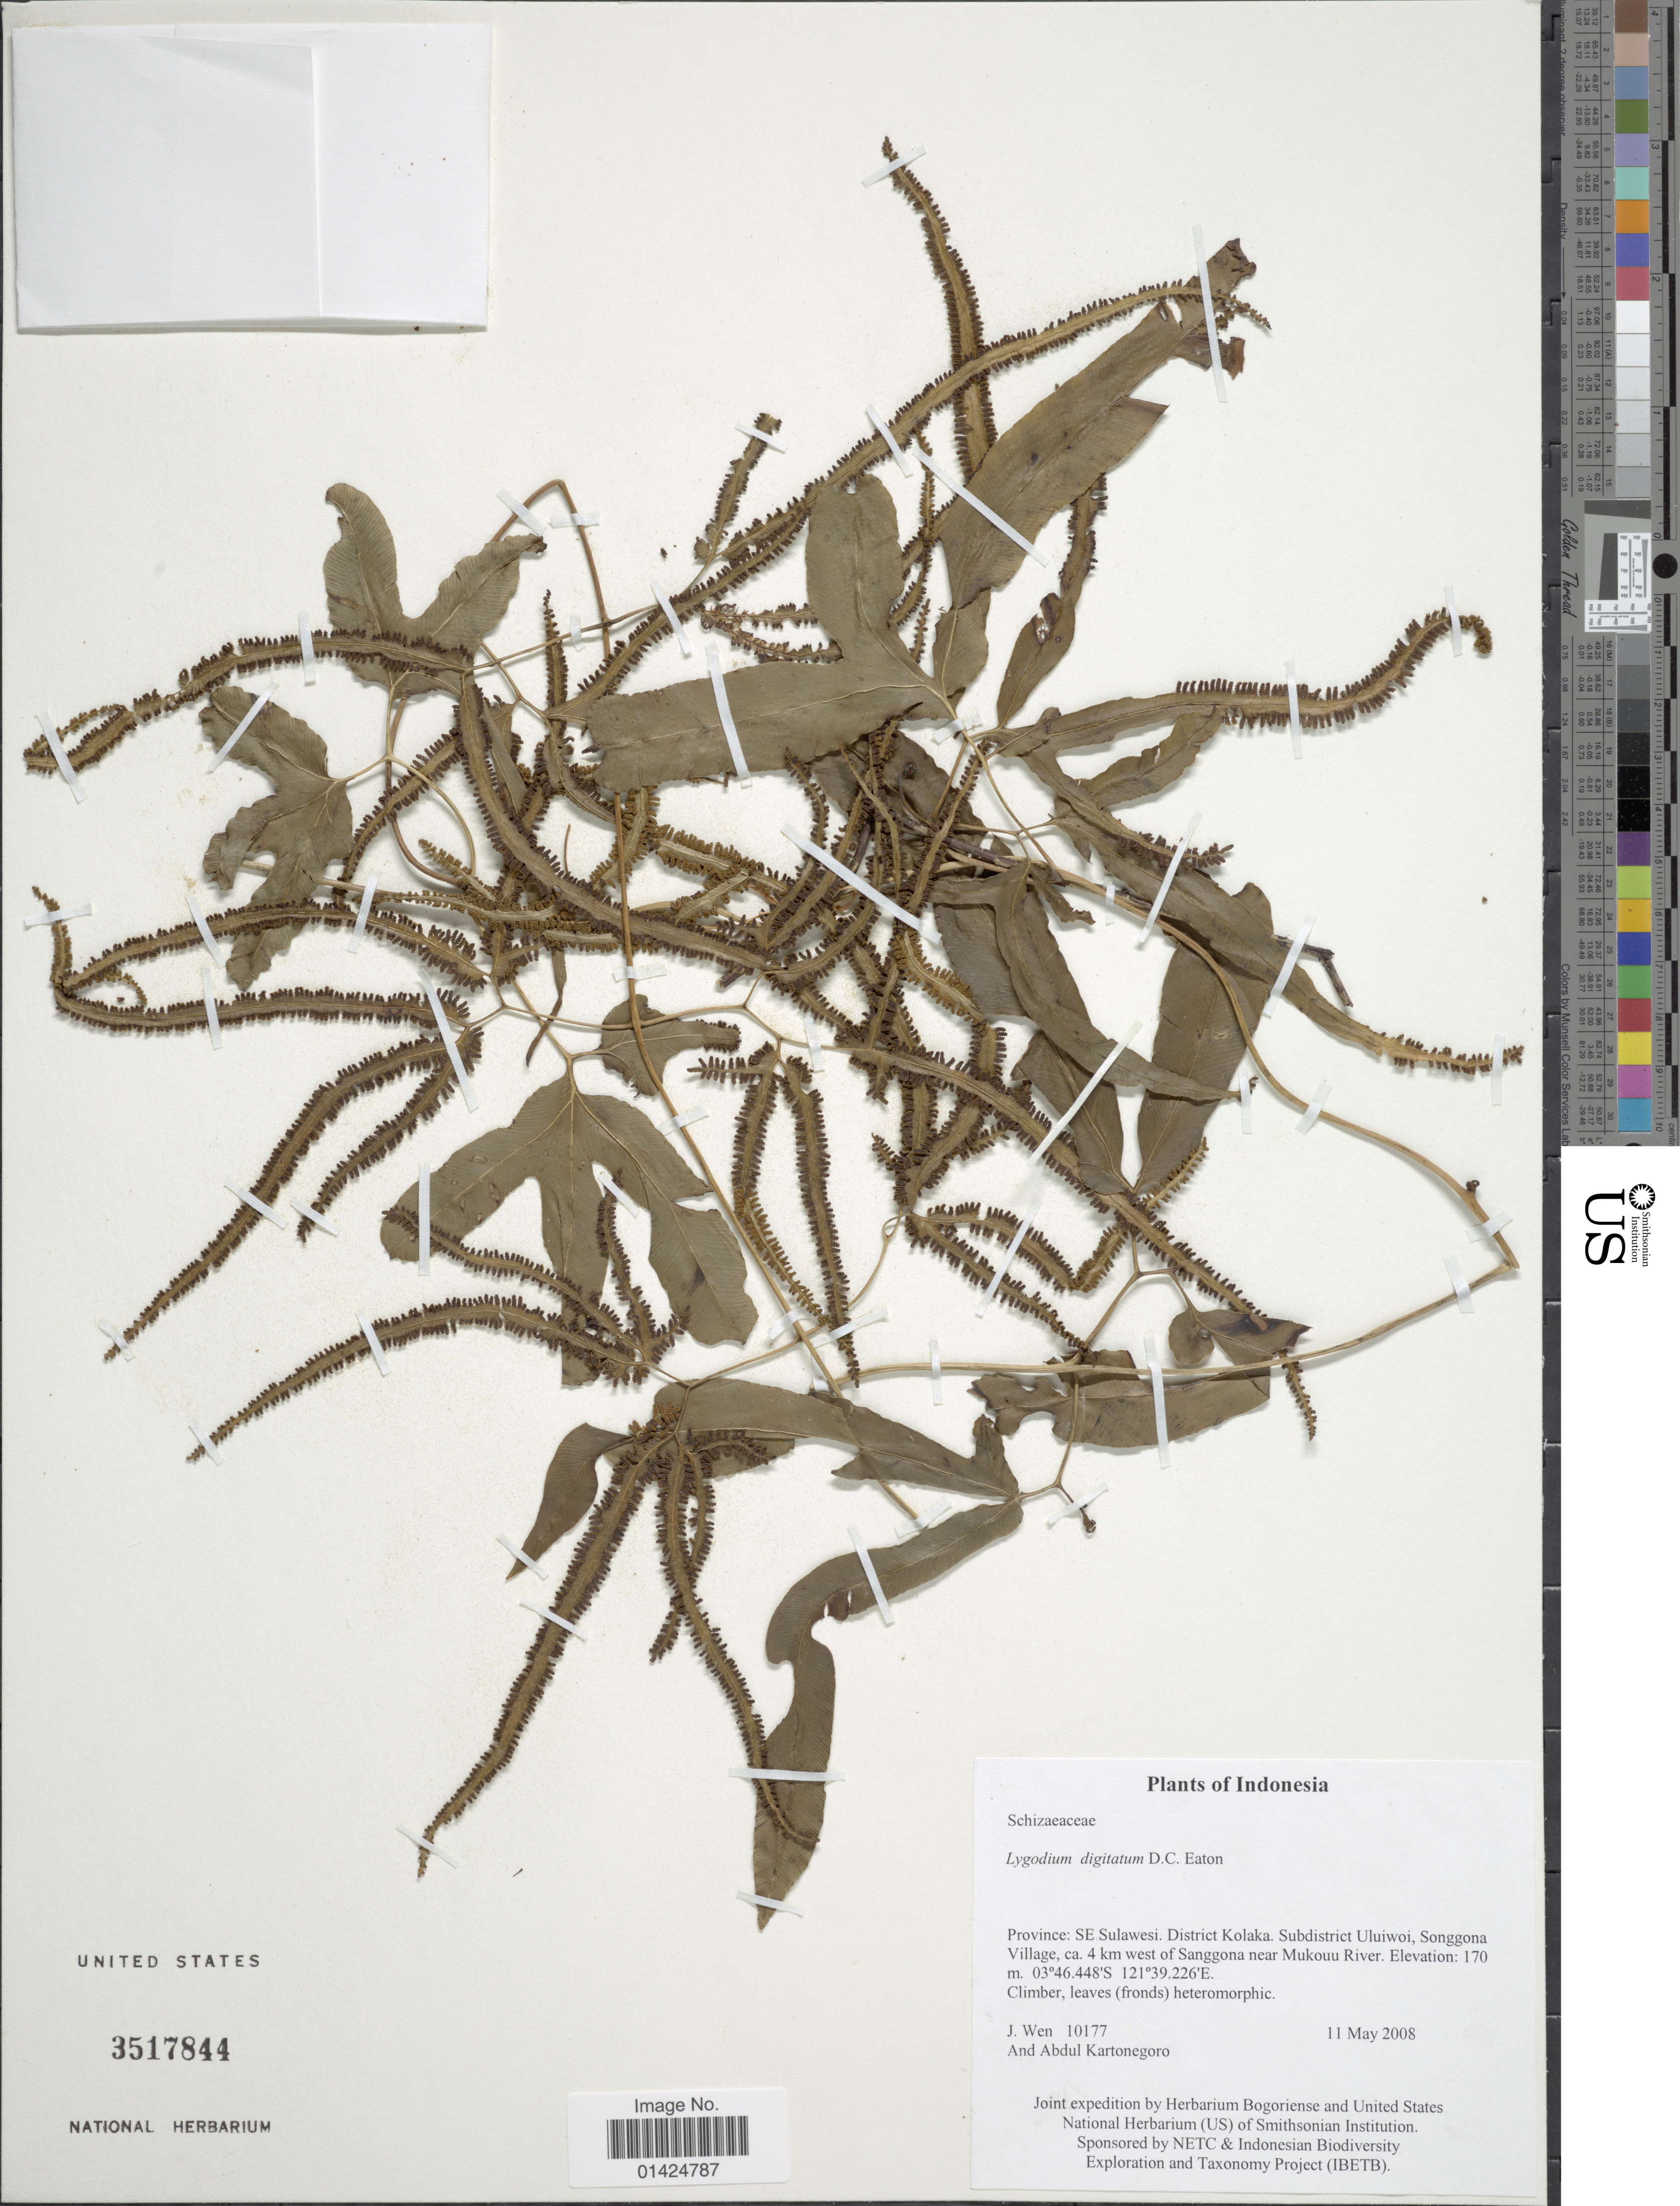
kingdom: Plantae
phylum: Tracheophyta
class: Polypodiopsida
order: Schizaeales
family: Lygodiaceae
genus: Lygodium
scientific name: Lygodium flexuosum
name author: Sw.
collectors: J. Wen & A. Kartonegoro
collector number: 10177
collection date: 2008-05-11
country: Indonesia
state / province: Sulawesi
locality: Province: SE Sulawesi. District Kolake. Subdistrict Uluiwoi, Songgona Village, ca.4km west of Sanggona near Mukouu River.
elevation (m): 170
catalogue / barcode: US 3517844